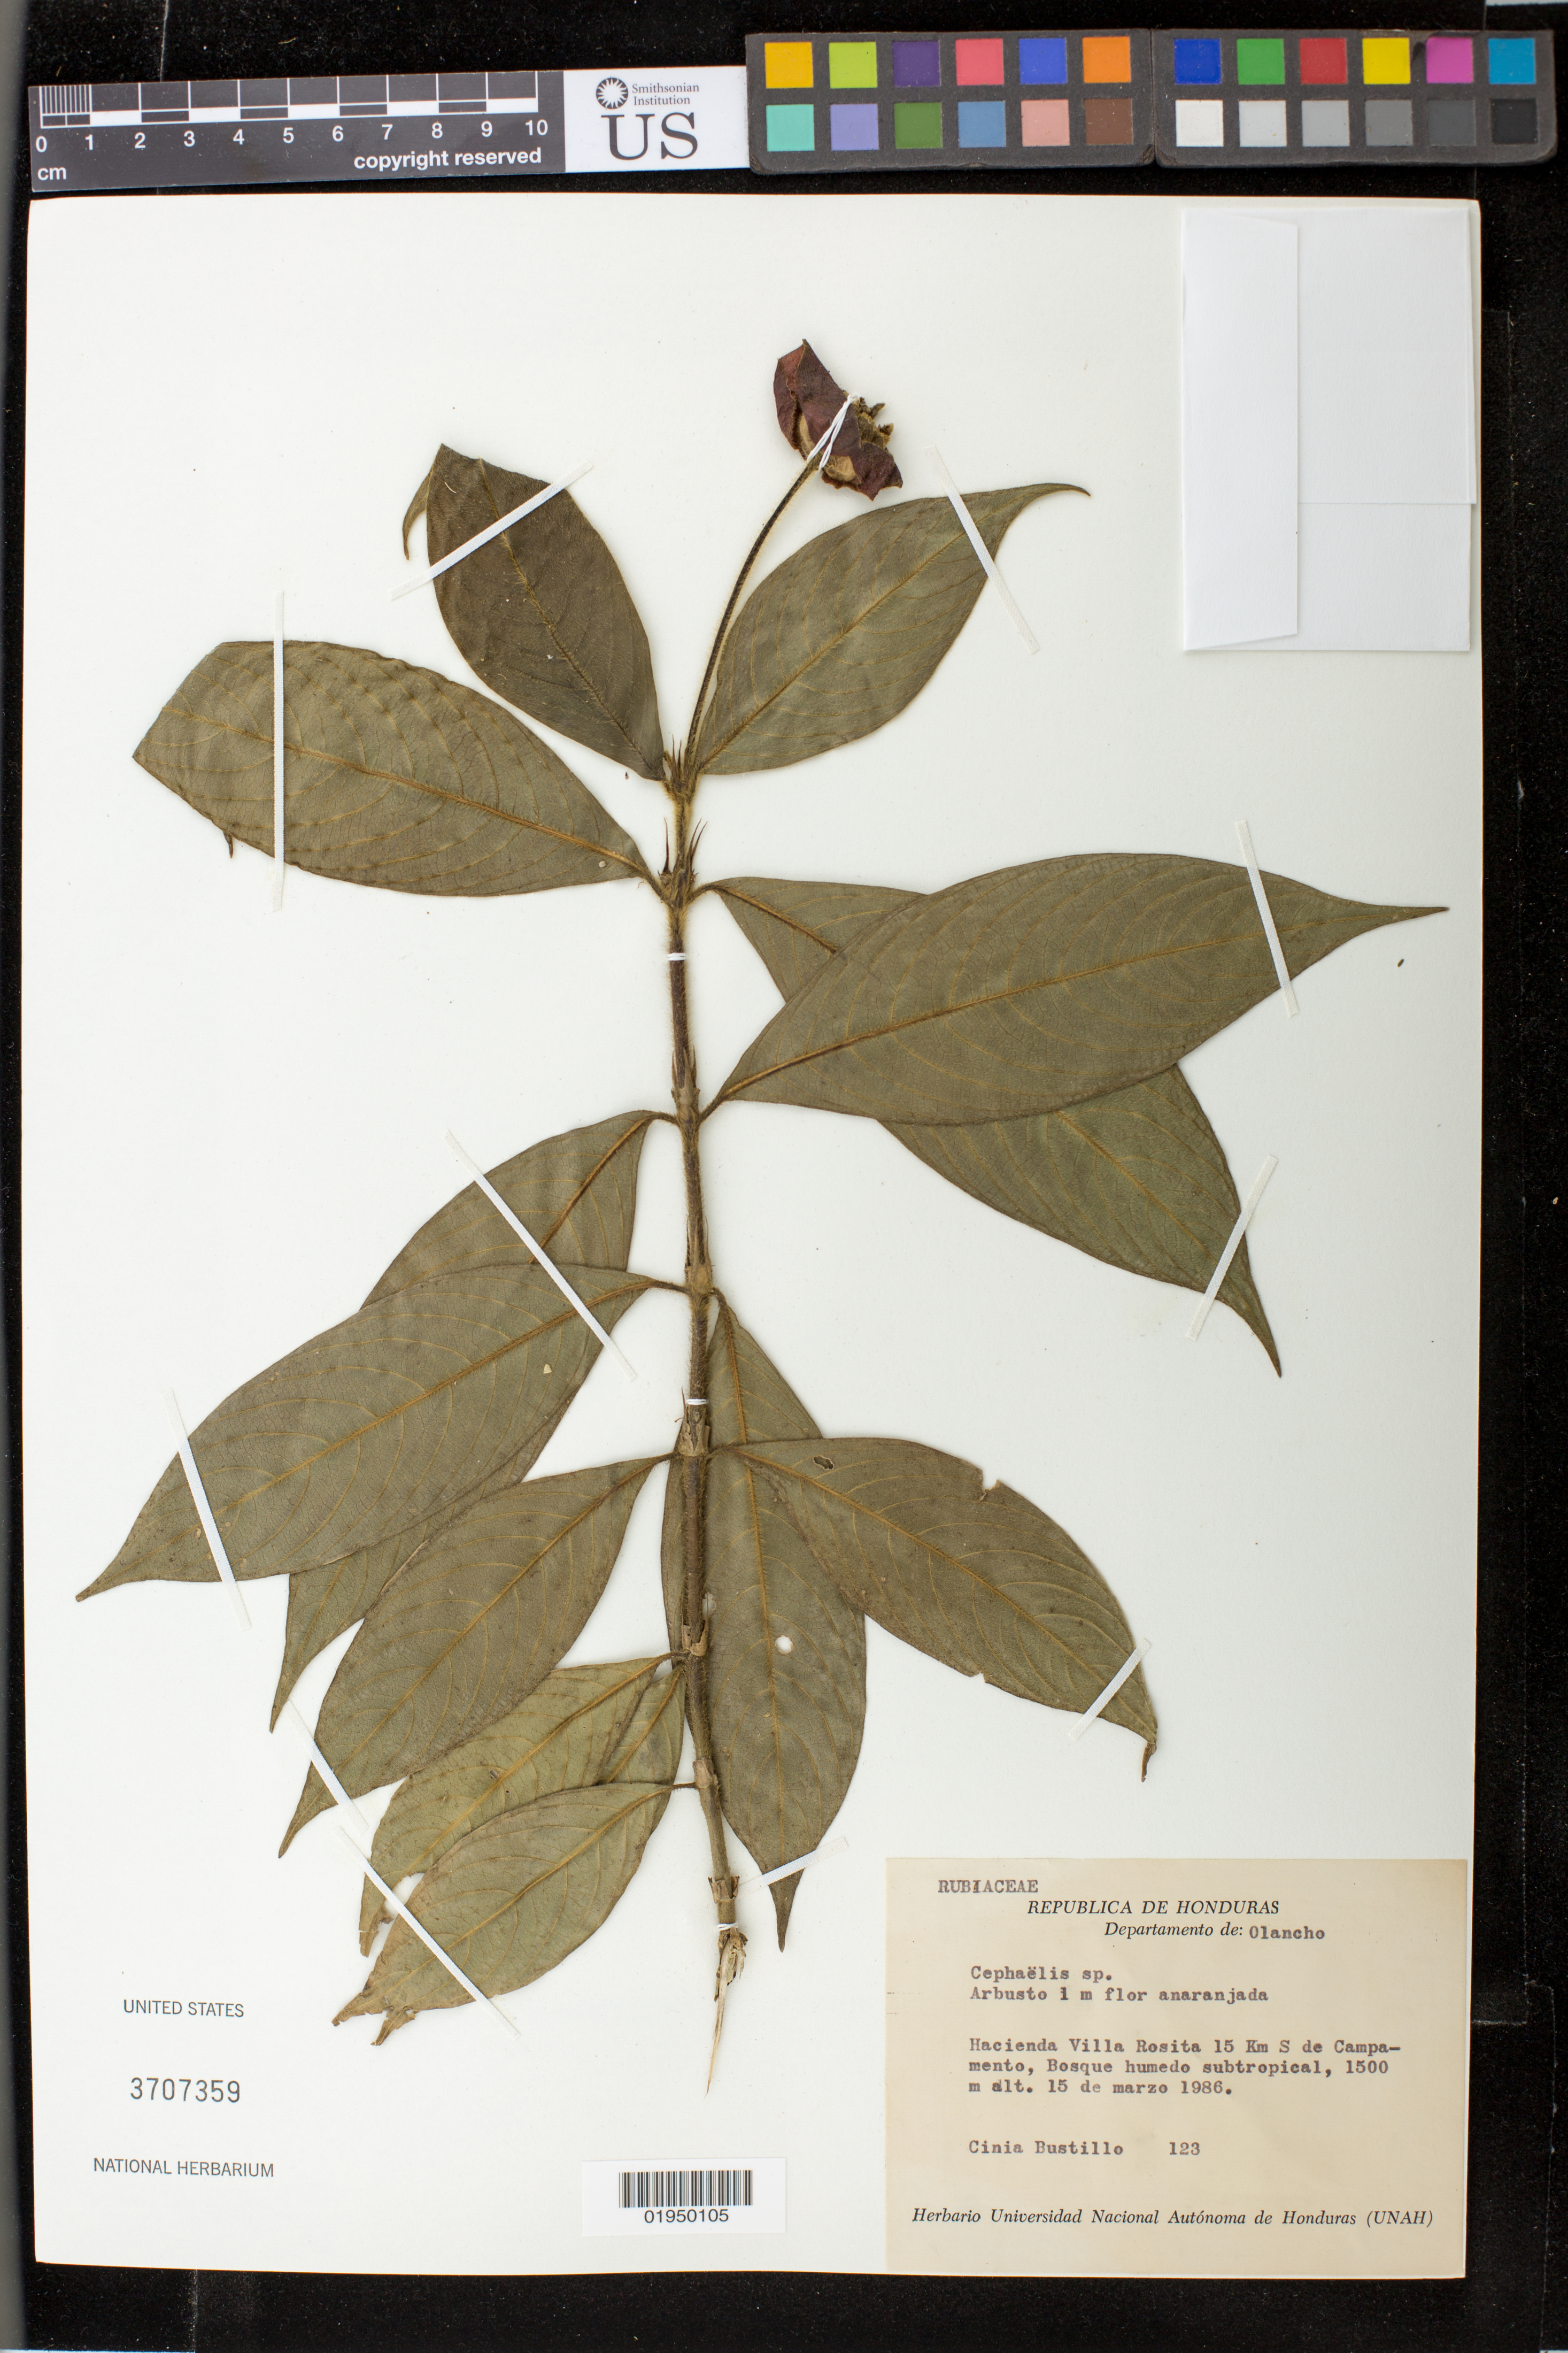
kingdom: Plantae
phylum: Tracheophyta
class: Magnoliopsida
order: Gentianales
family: Rubiaceae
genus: Palicourea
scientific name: Palicourea tomentosa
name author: (Aubl.) Borhidi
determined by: Strong, Mark T.; Kirkbride, J. H.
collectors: C. Bustillo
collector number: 123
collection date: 1986-03-15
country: Honduras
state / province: Olancho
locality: Hacienda Villa Rosita 15 km S de campamento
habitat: Bosque humedo subtropical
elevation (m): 1500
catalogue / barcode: US 3707359